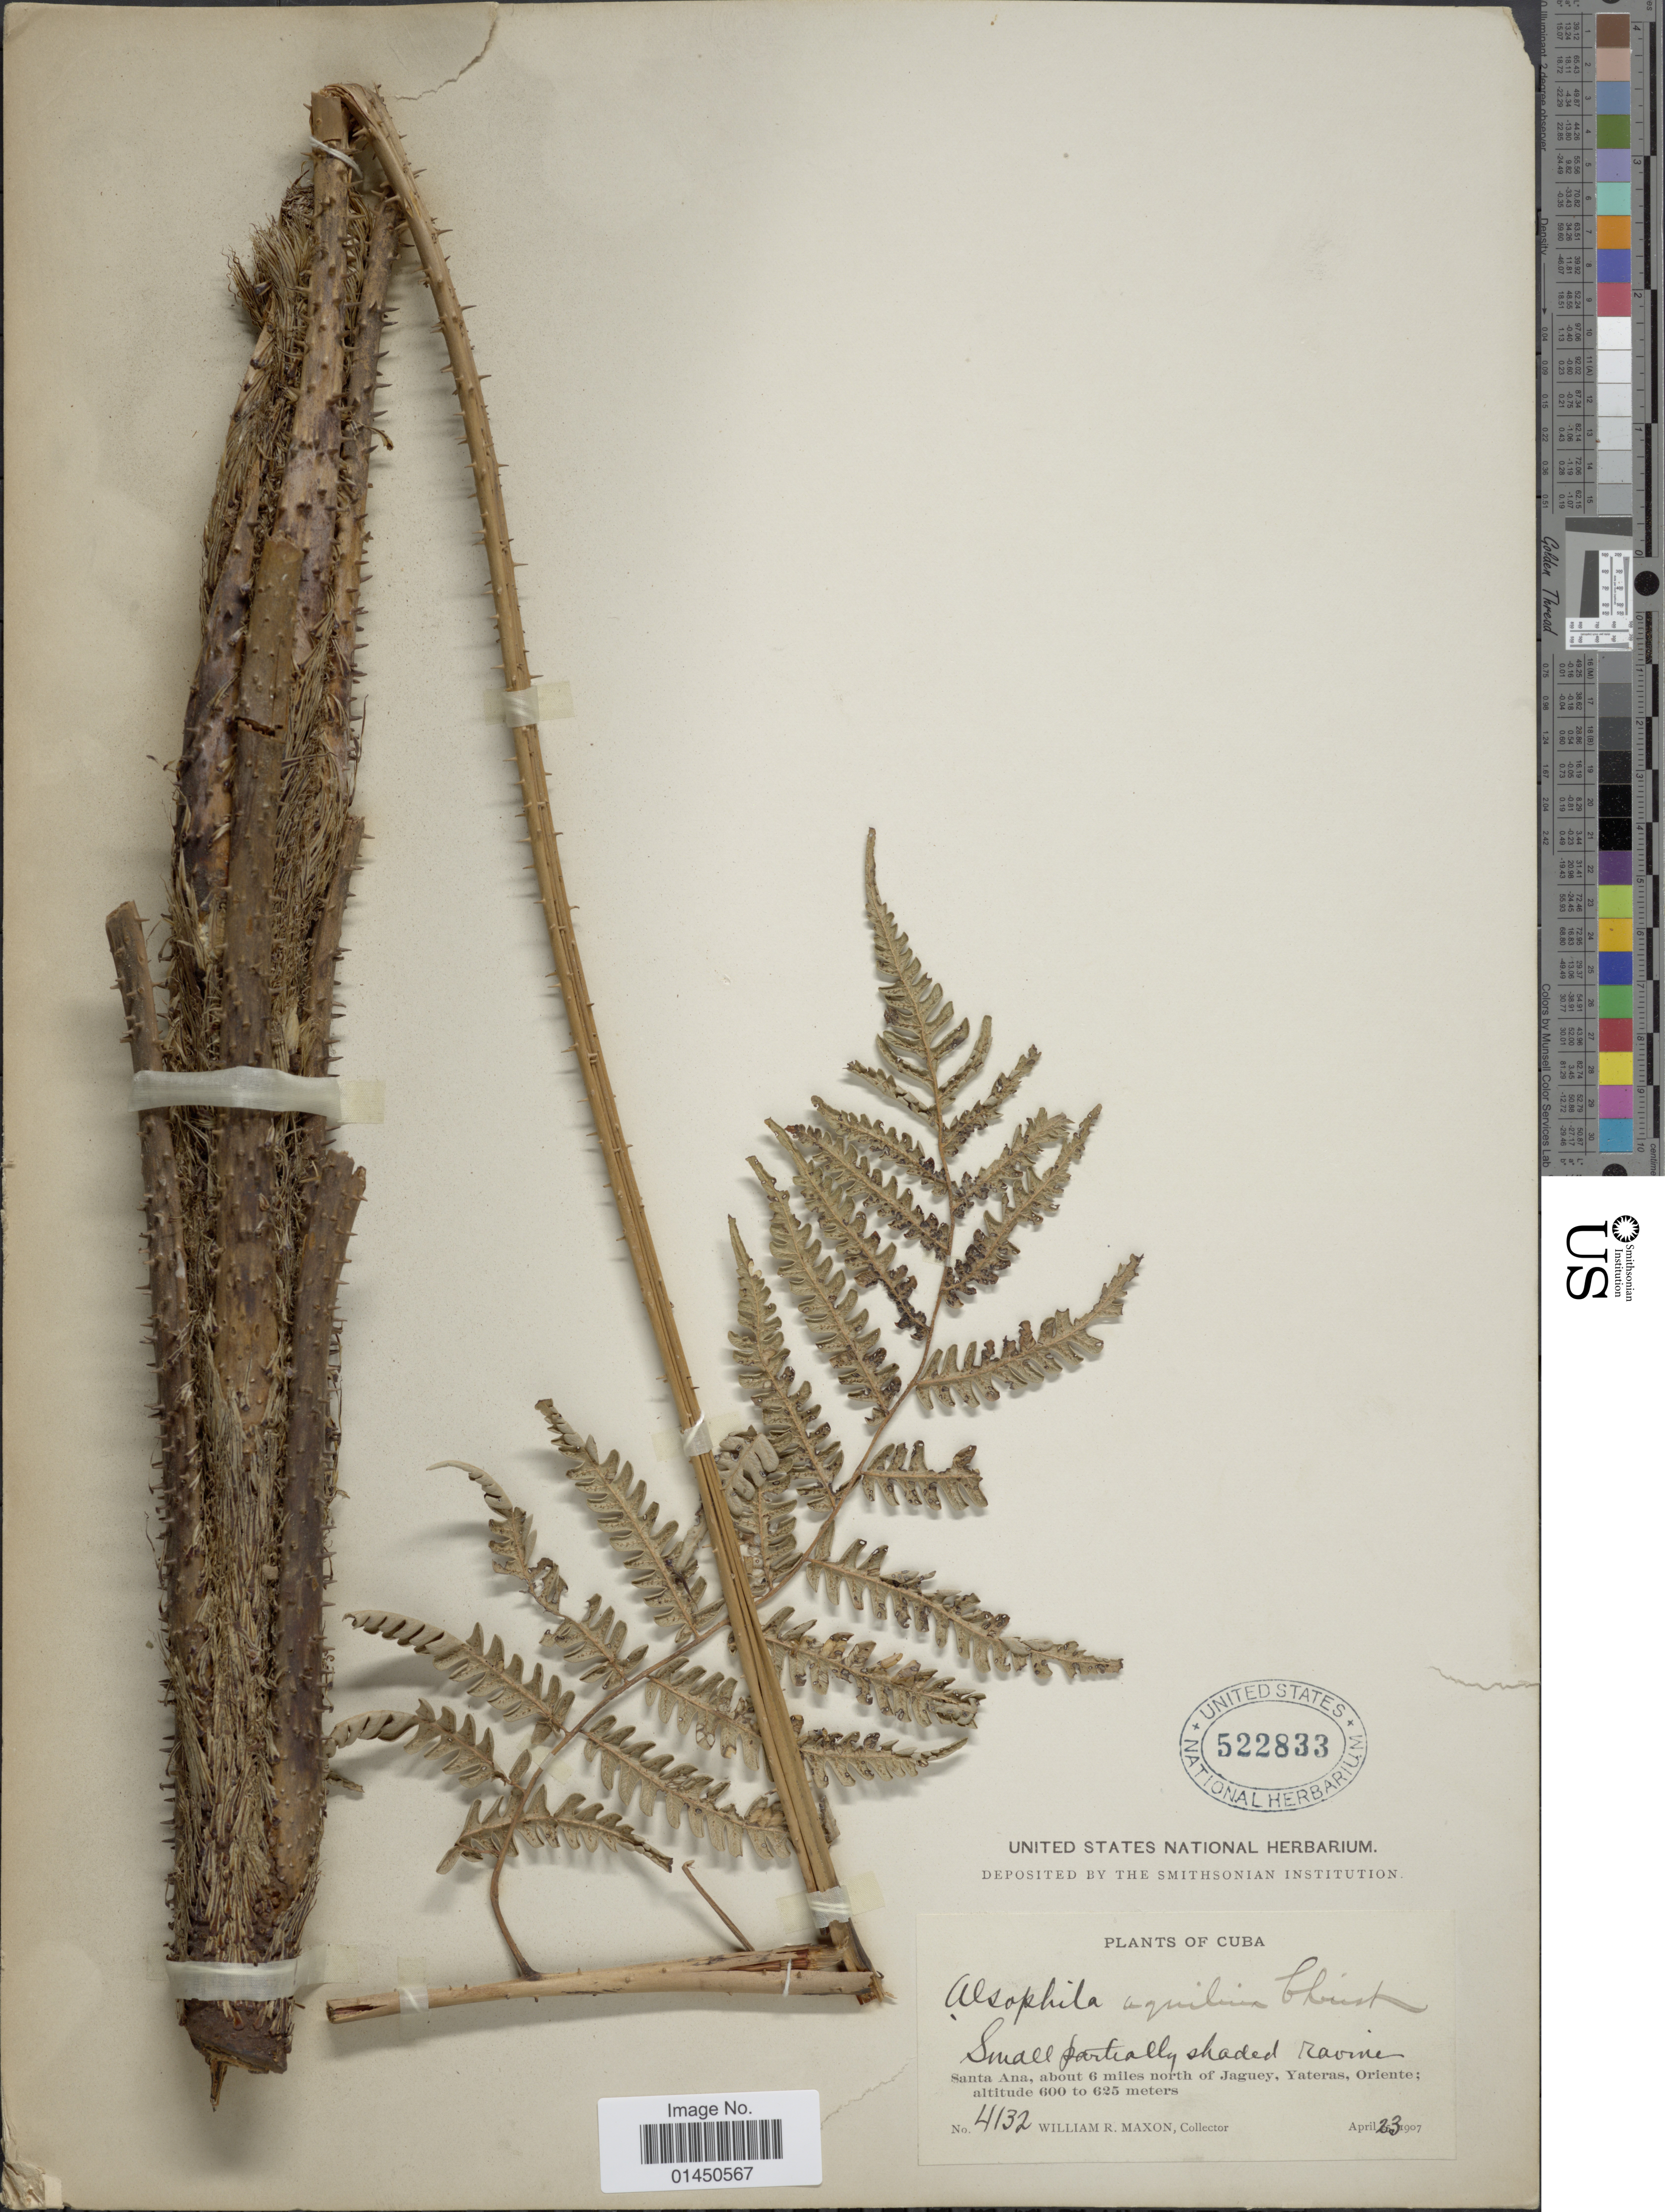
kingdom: Plantae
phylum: Tracheophyta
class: Polypodiopsida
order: Cyatheales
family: Cyatheaceae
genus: Cyathea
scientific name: Cyathea parvula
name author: (Jenman) Domin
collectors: W. R. Maxon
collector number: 4132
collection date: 1907-04-23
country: Cuba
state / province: Oriente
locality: Small partially shaded ravine, Santa Ana, about 6 miles north of Jaguey, Yateras.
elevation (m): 600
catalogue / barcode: US 522833